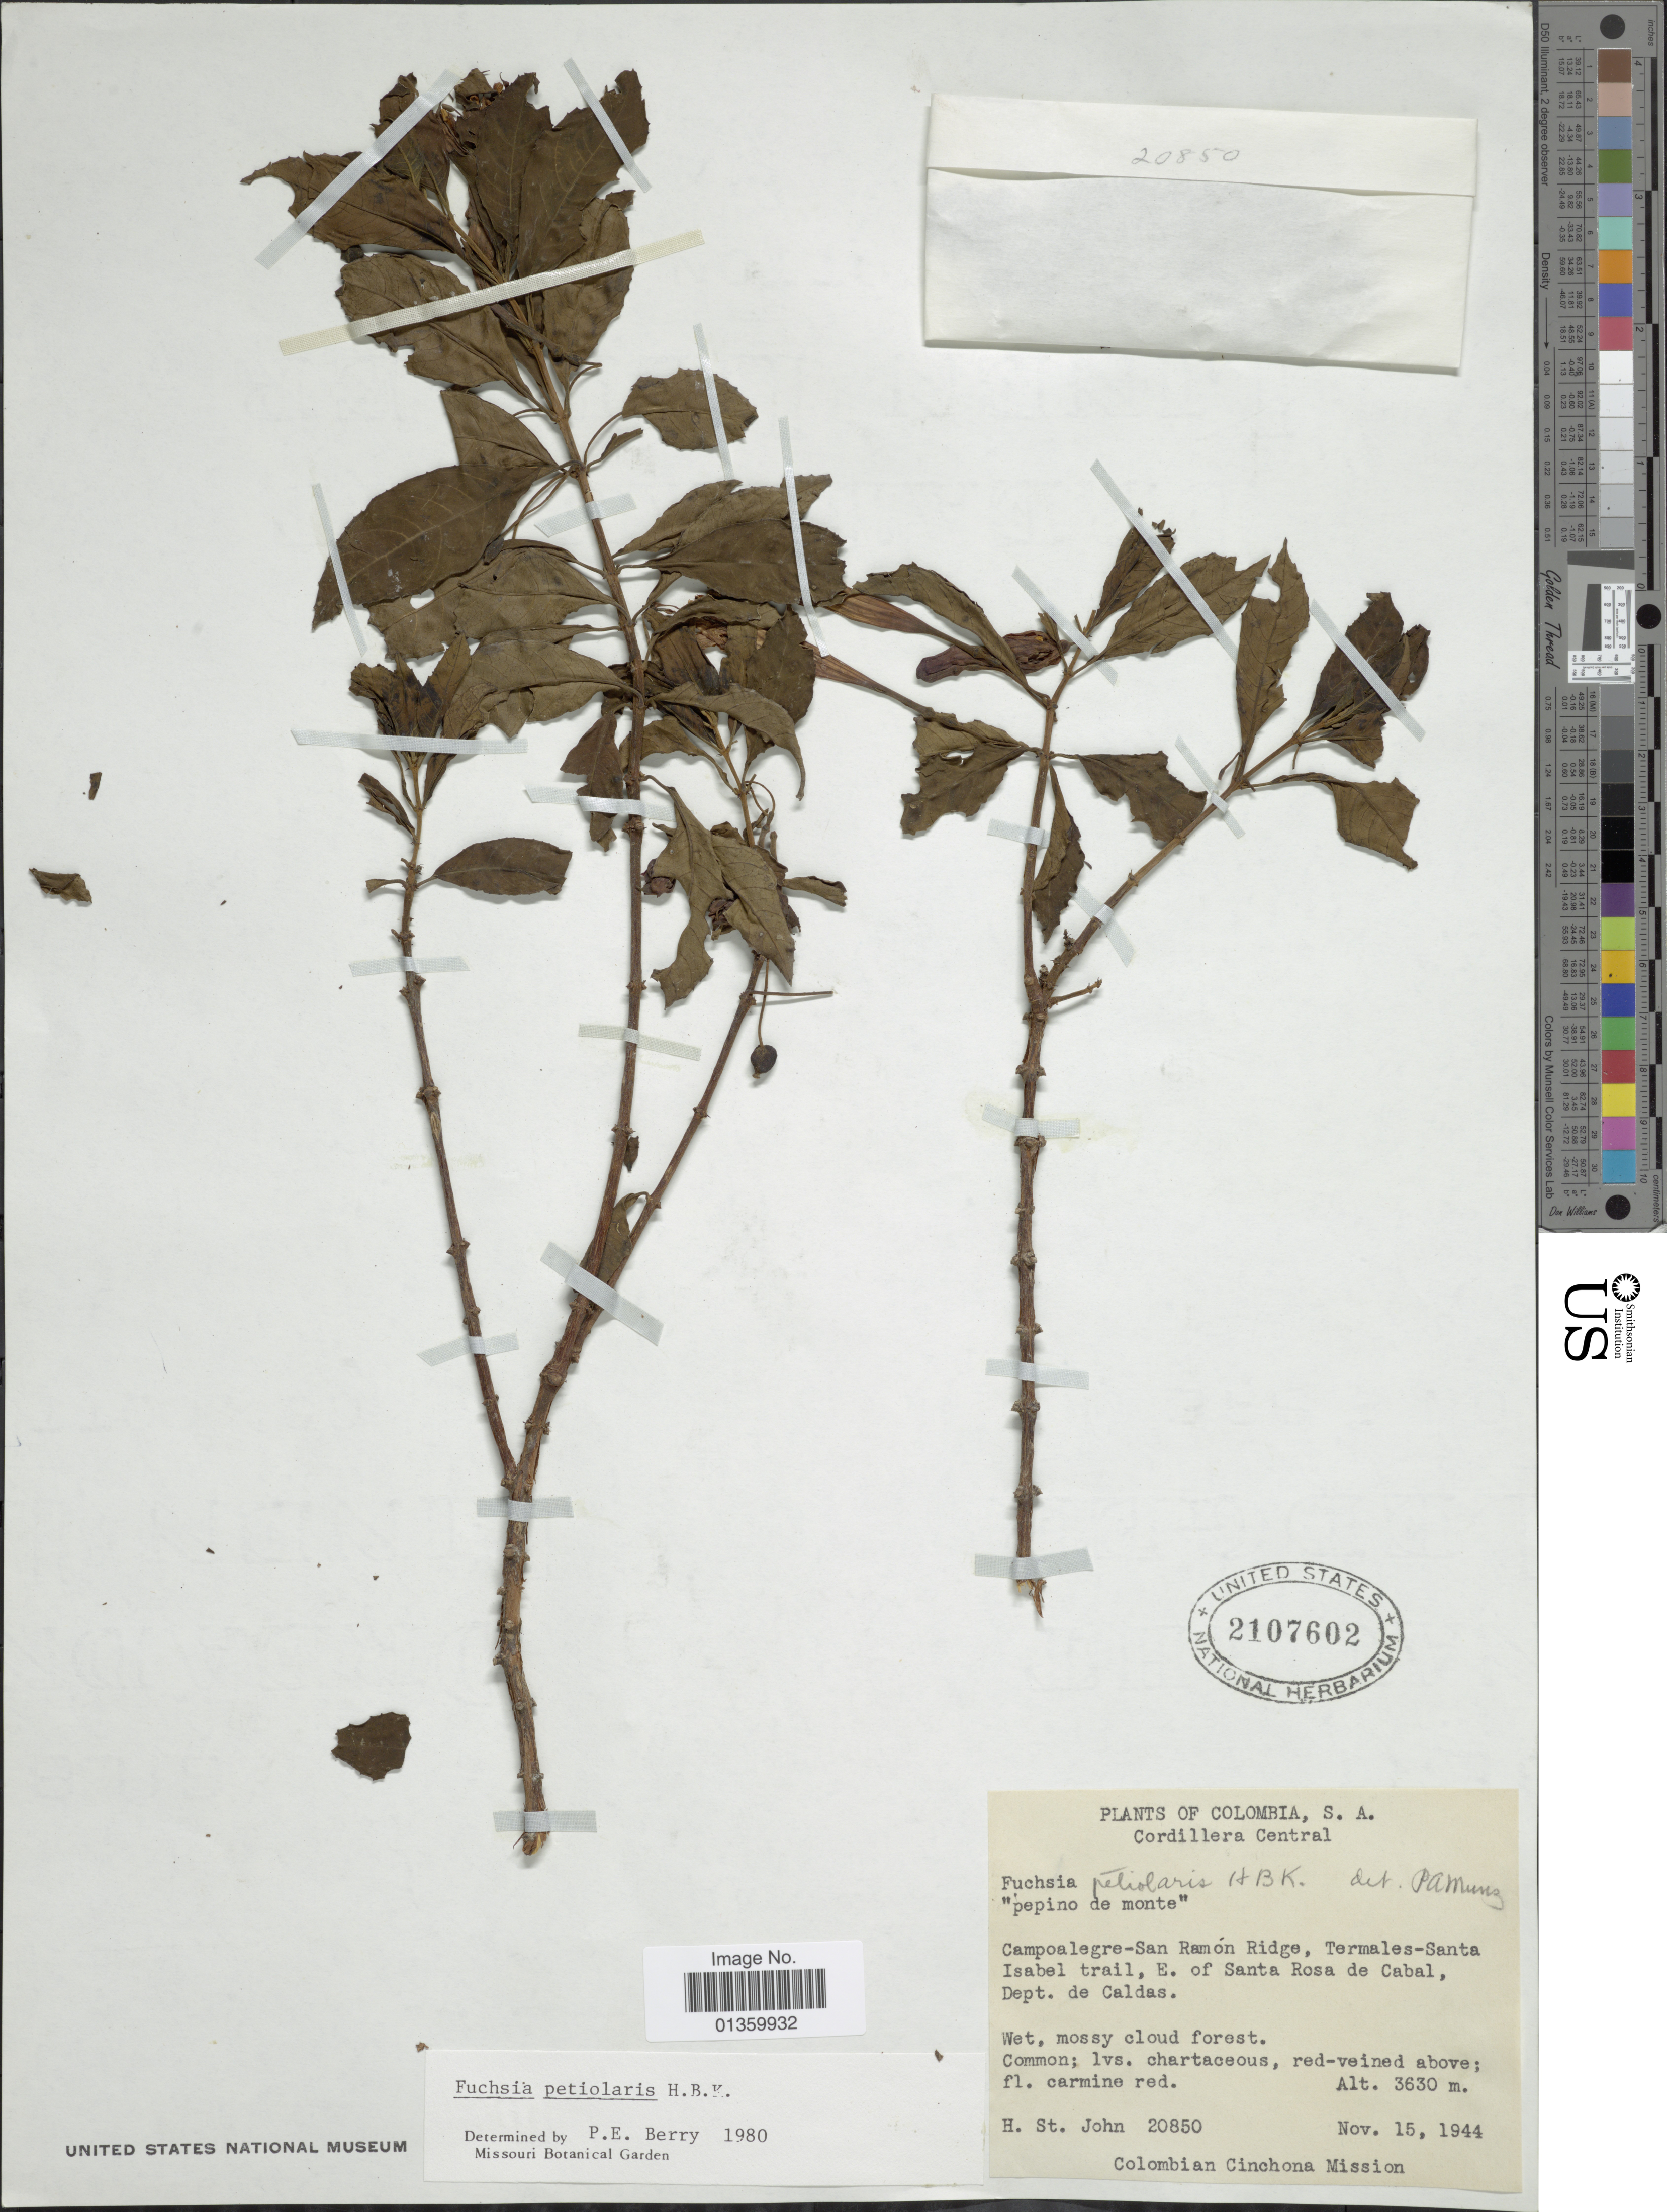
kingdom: Plantae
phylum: Tracheophyta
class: Magnoliopsida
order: Myrtales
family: Onagraceae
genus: Fuchsia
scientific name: Fuchsia petiolaris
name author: Kunth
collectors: N. Purcell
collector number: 20850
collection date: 1944-11-15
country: Colombia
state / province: Caldas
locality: Cordillera Central. Campoalegre-San Ramón Ridge, Termales-Santa Isabel trail, E. of Santa Rosa de Cabal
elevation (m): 3630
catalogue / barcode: US 2107602